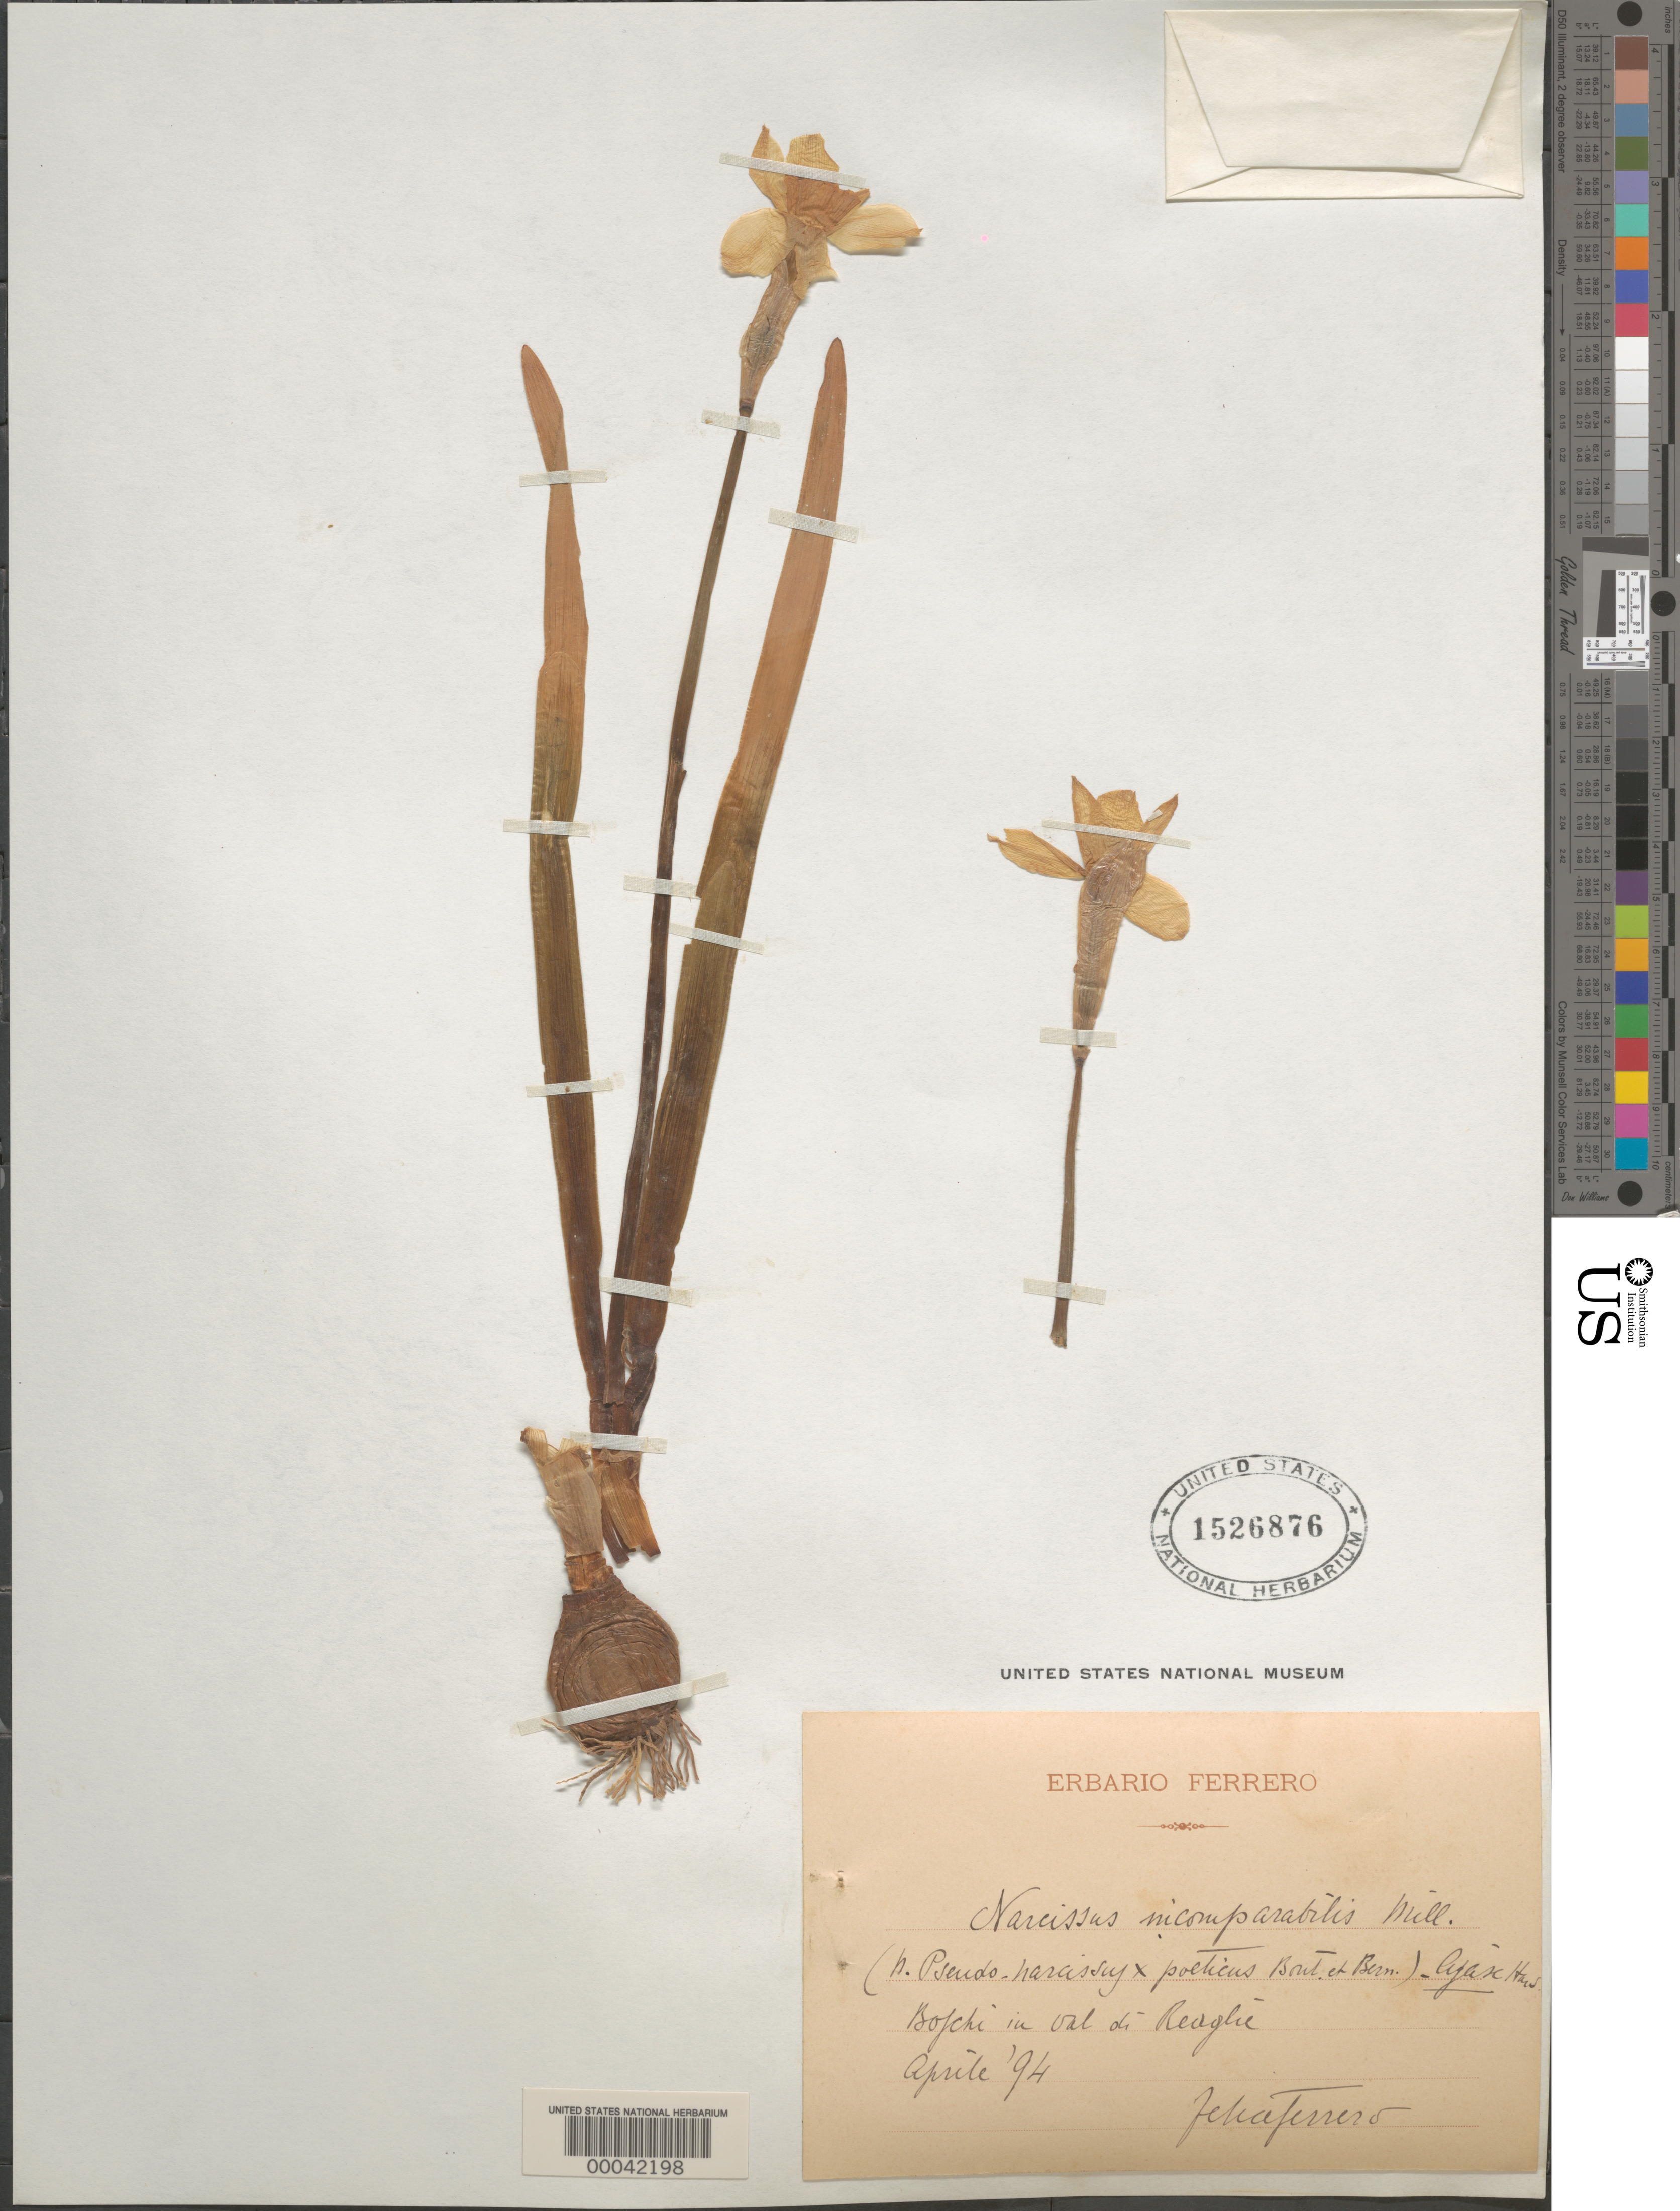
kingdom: Plantae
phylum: Tracheophyta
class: Liliopsida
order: Asparagales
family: Amaryllidaceae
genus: Narcissus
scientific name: Narcissus incomparabilis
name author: Mill.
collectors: F. Ferrero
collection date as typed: Apr 1894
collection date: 1894-04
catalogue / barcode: US 1526876